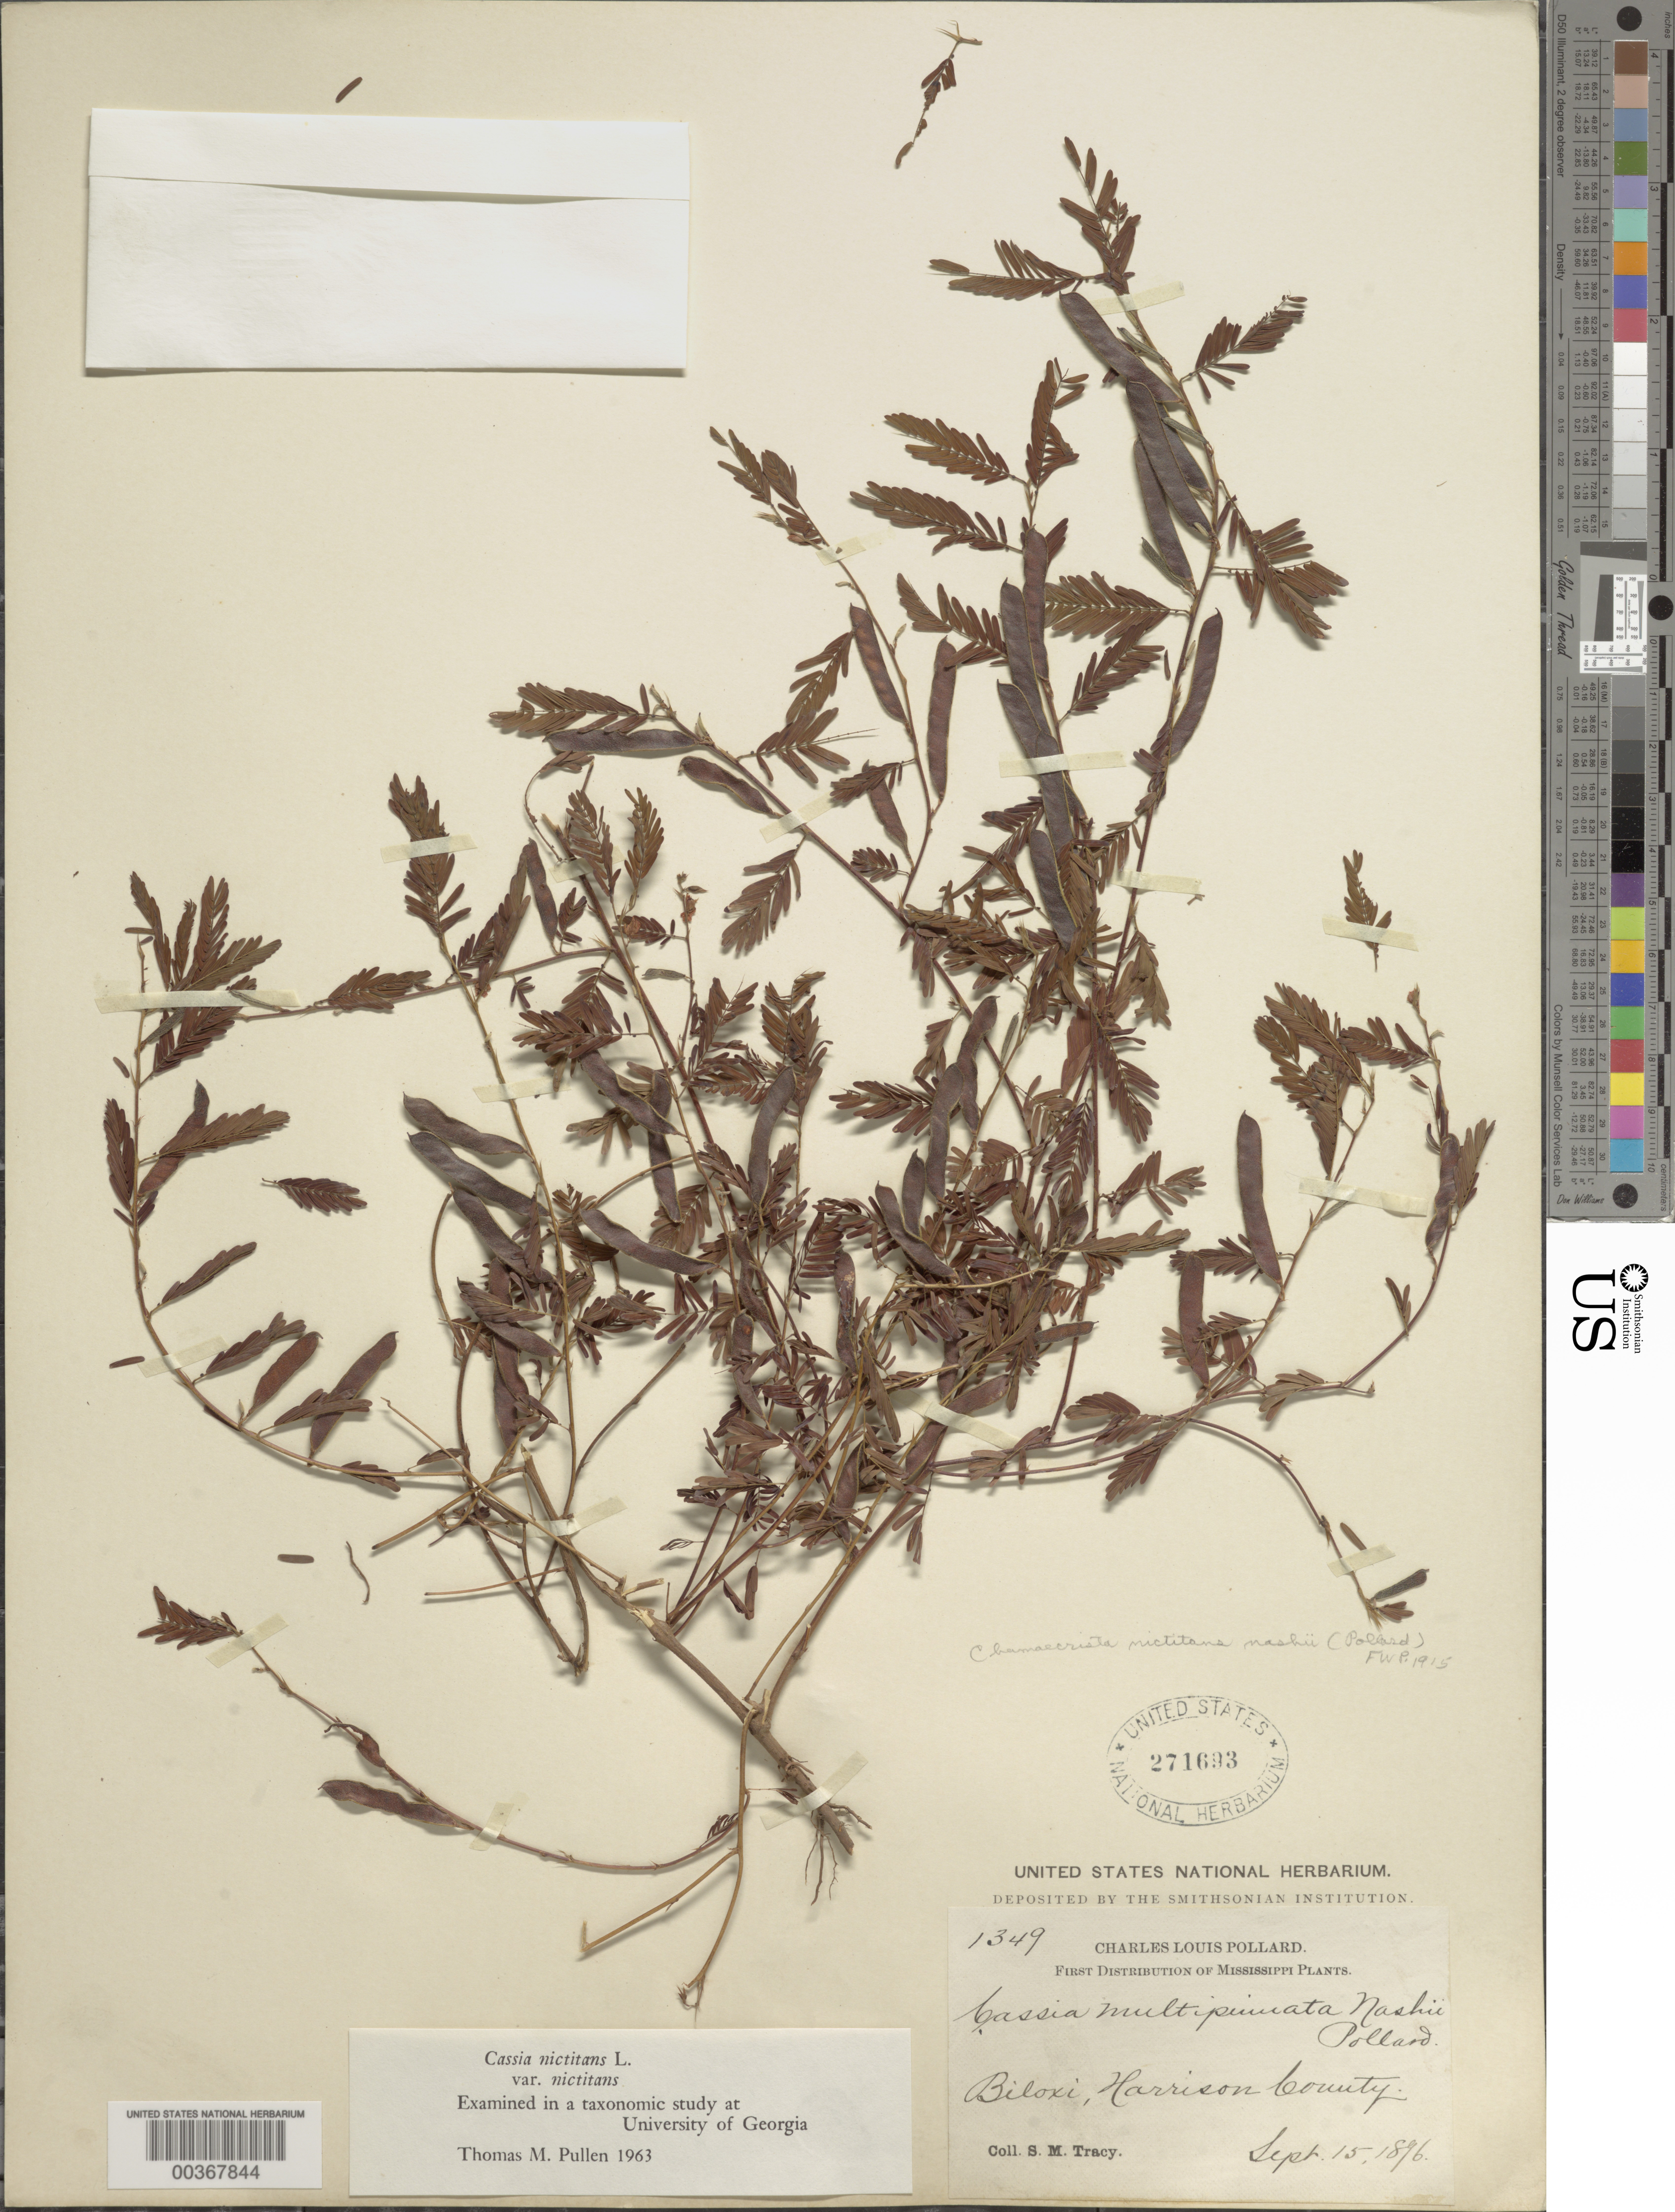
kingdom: Plantae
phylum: Tracheophyta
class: Magnoliopsida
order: Fabales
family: Fabaceae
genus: Chamaecrista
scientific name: Chamaecrista nictitans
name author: (L.) Moench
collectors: S. M. Tracy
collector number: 1349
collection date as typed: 15 Sep 1896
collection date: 1896-09-15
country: United States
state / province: Mississippi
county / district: Harrison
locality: Biloxi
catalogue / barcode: US 271693